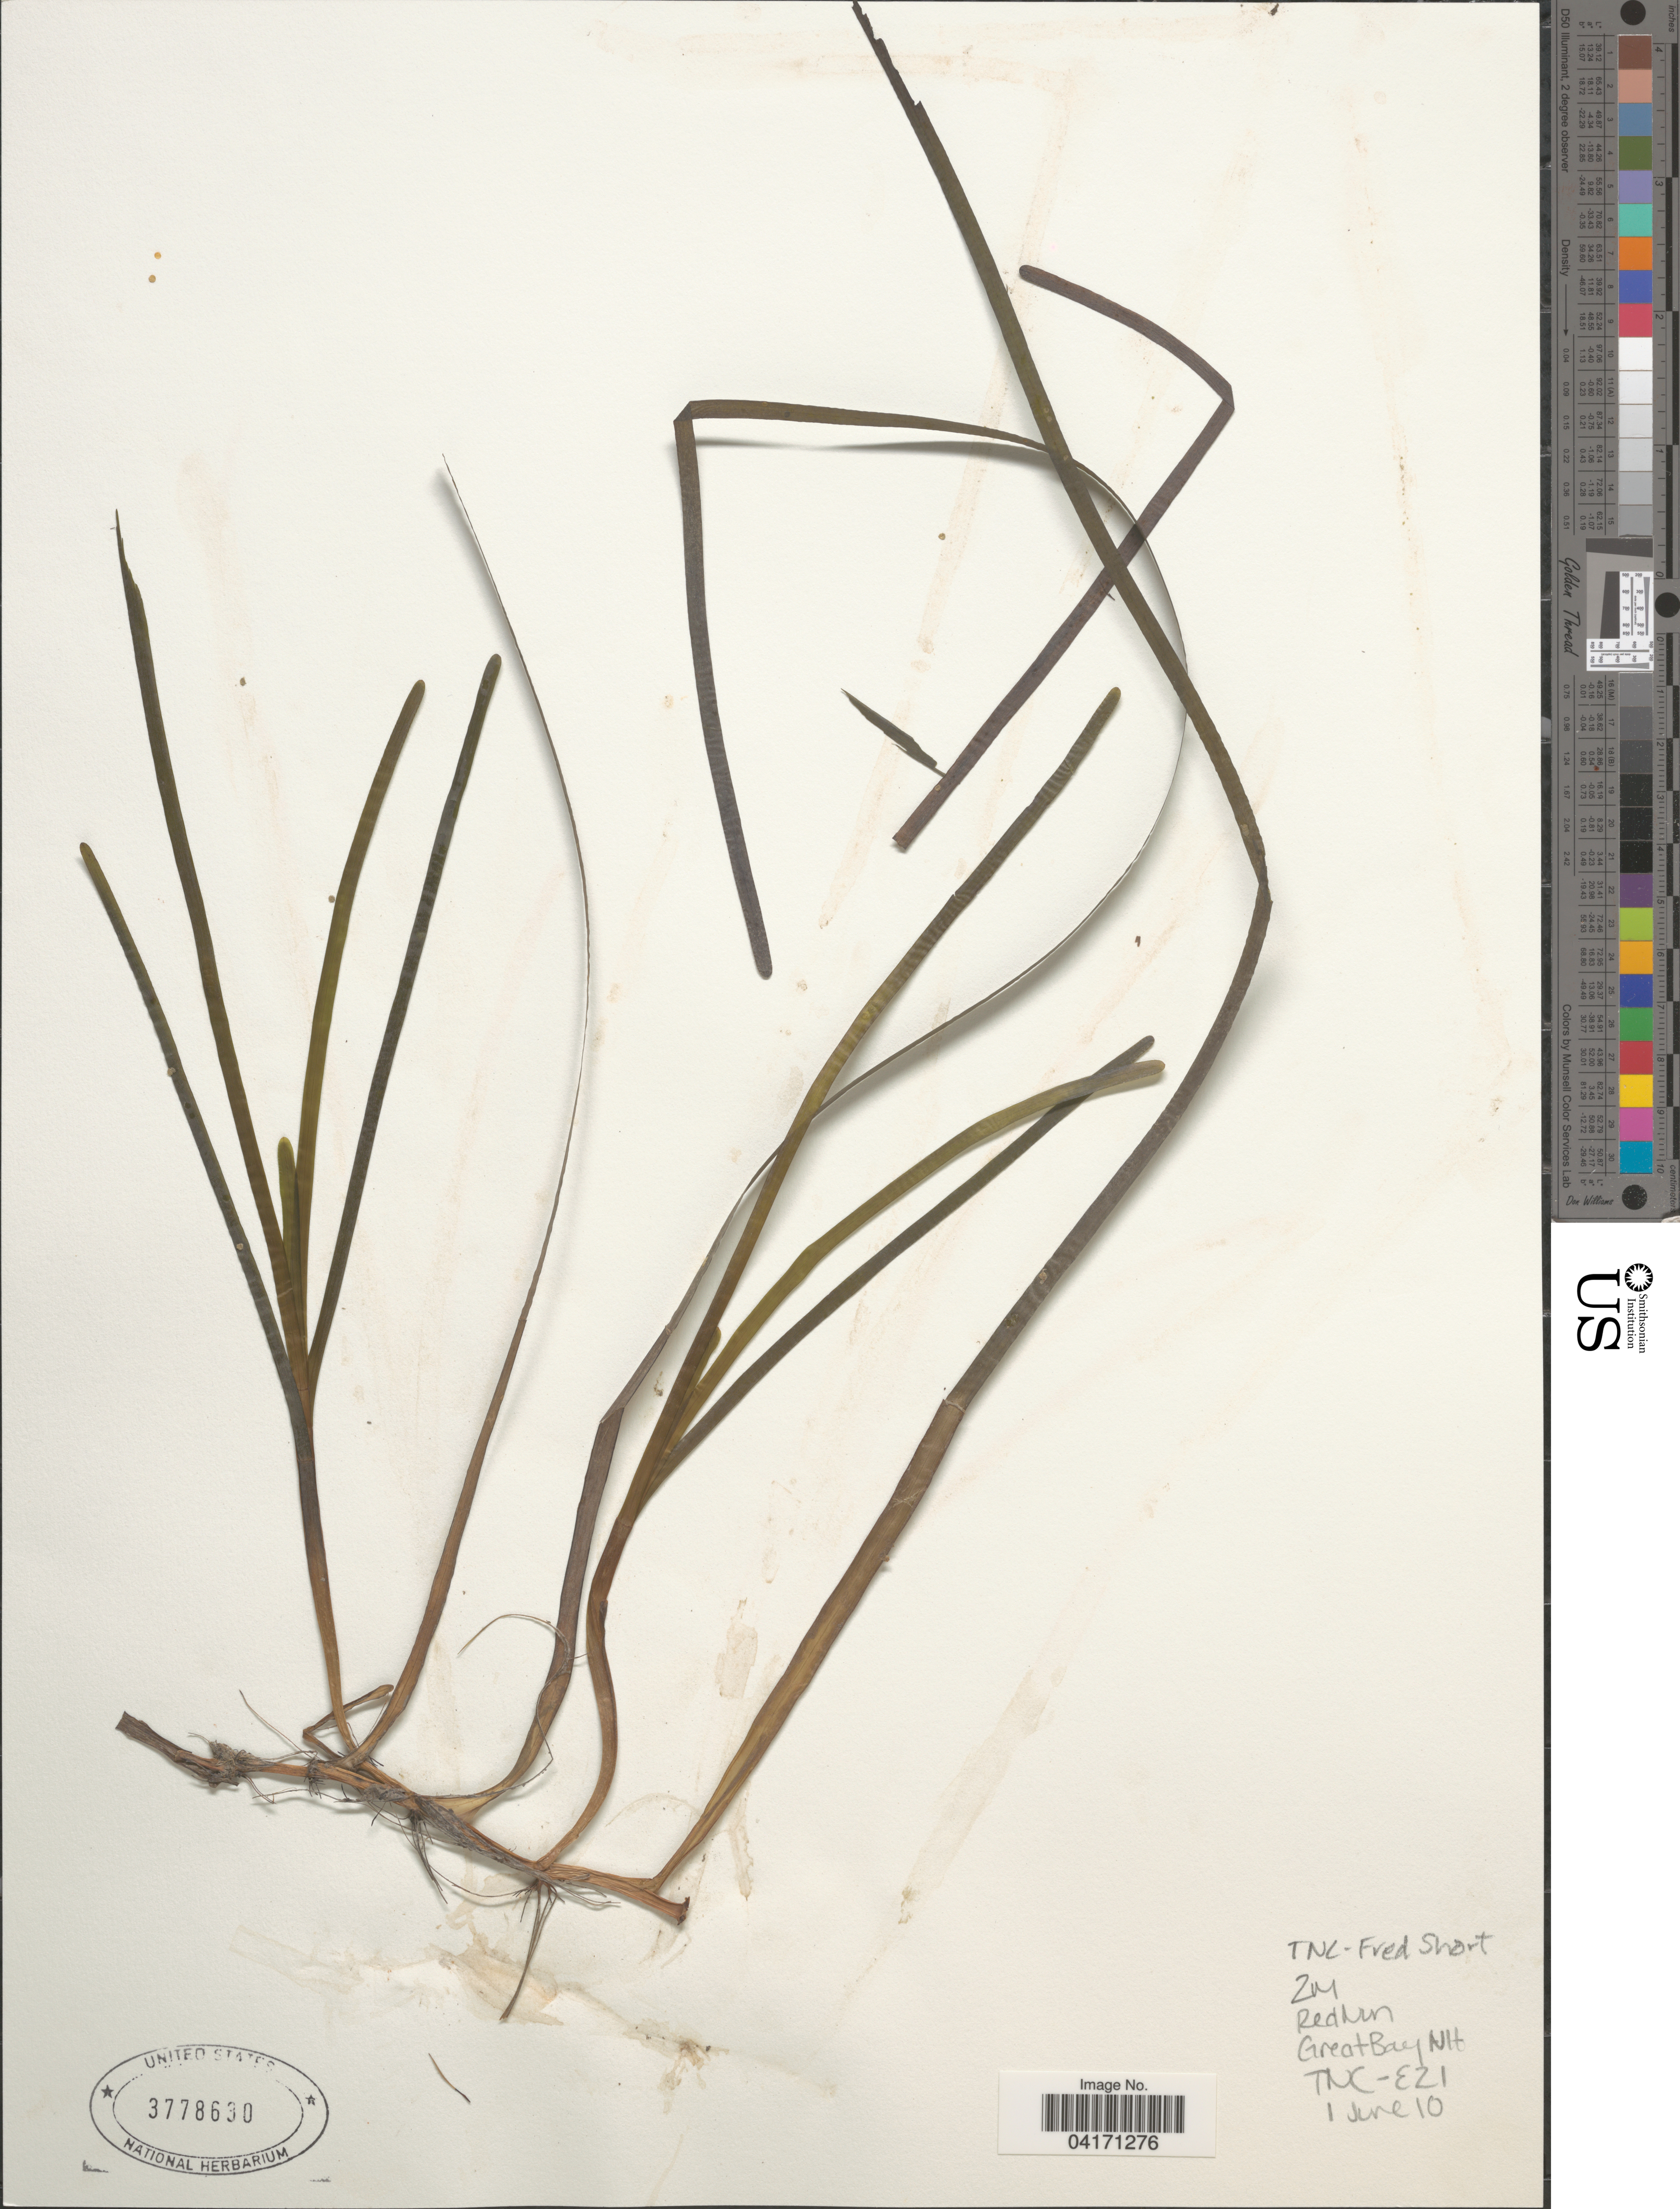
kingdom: Plantae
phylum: Tracheophyta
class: Liliopsida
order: Alismatales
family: Zosteraceae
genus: Zostera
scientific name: Zostera marina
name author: L.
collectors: F. Short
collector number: TNC-E21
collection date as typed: Transcribed d/m/y: 1/6/10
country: United States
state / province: New Hampshire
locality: Red Nun. Great Bay.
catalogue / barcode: US 3778630